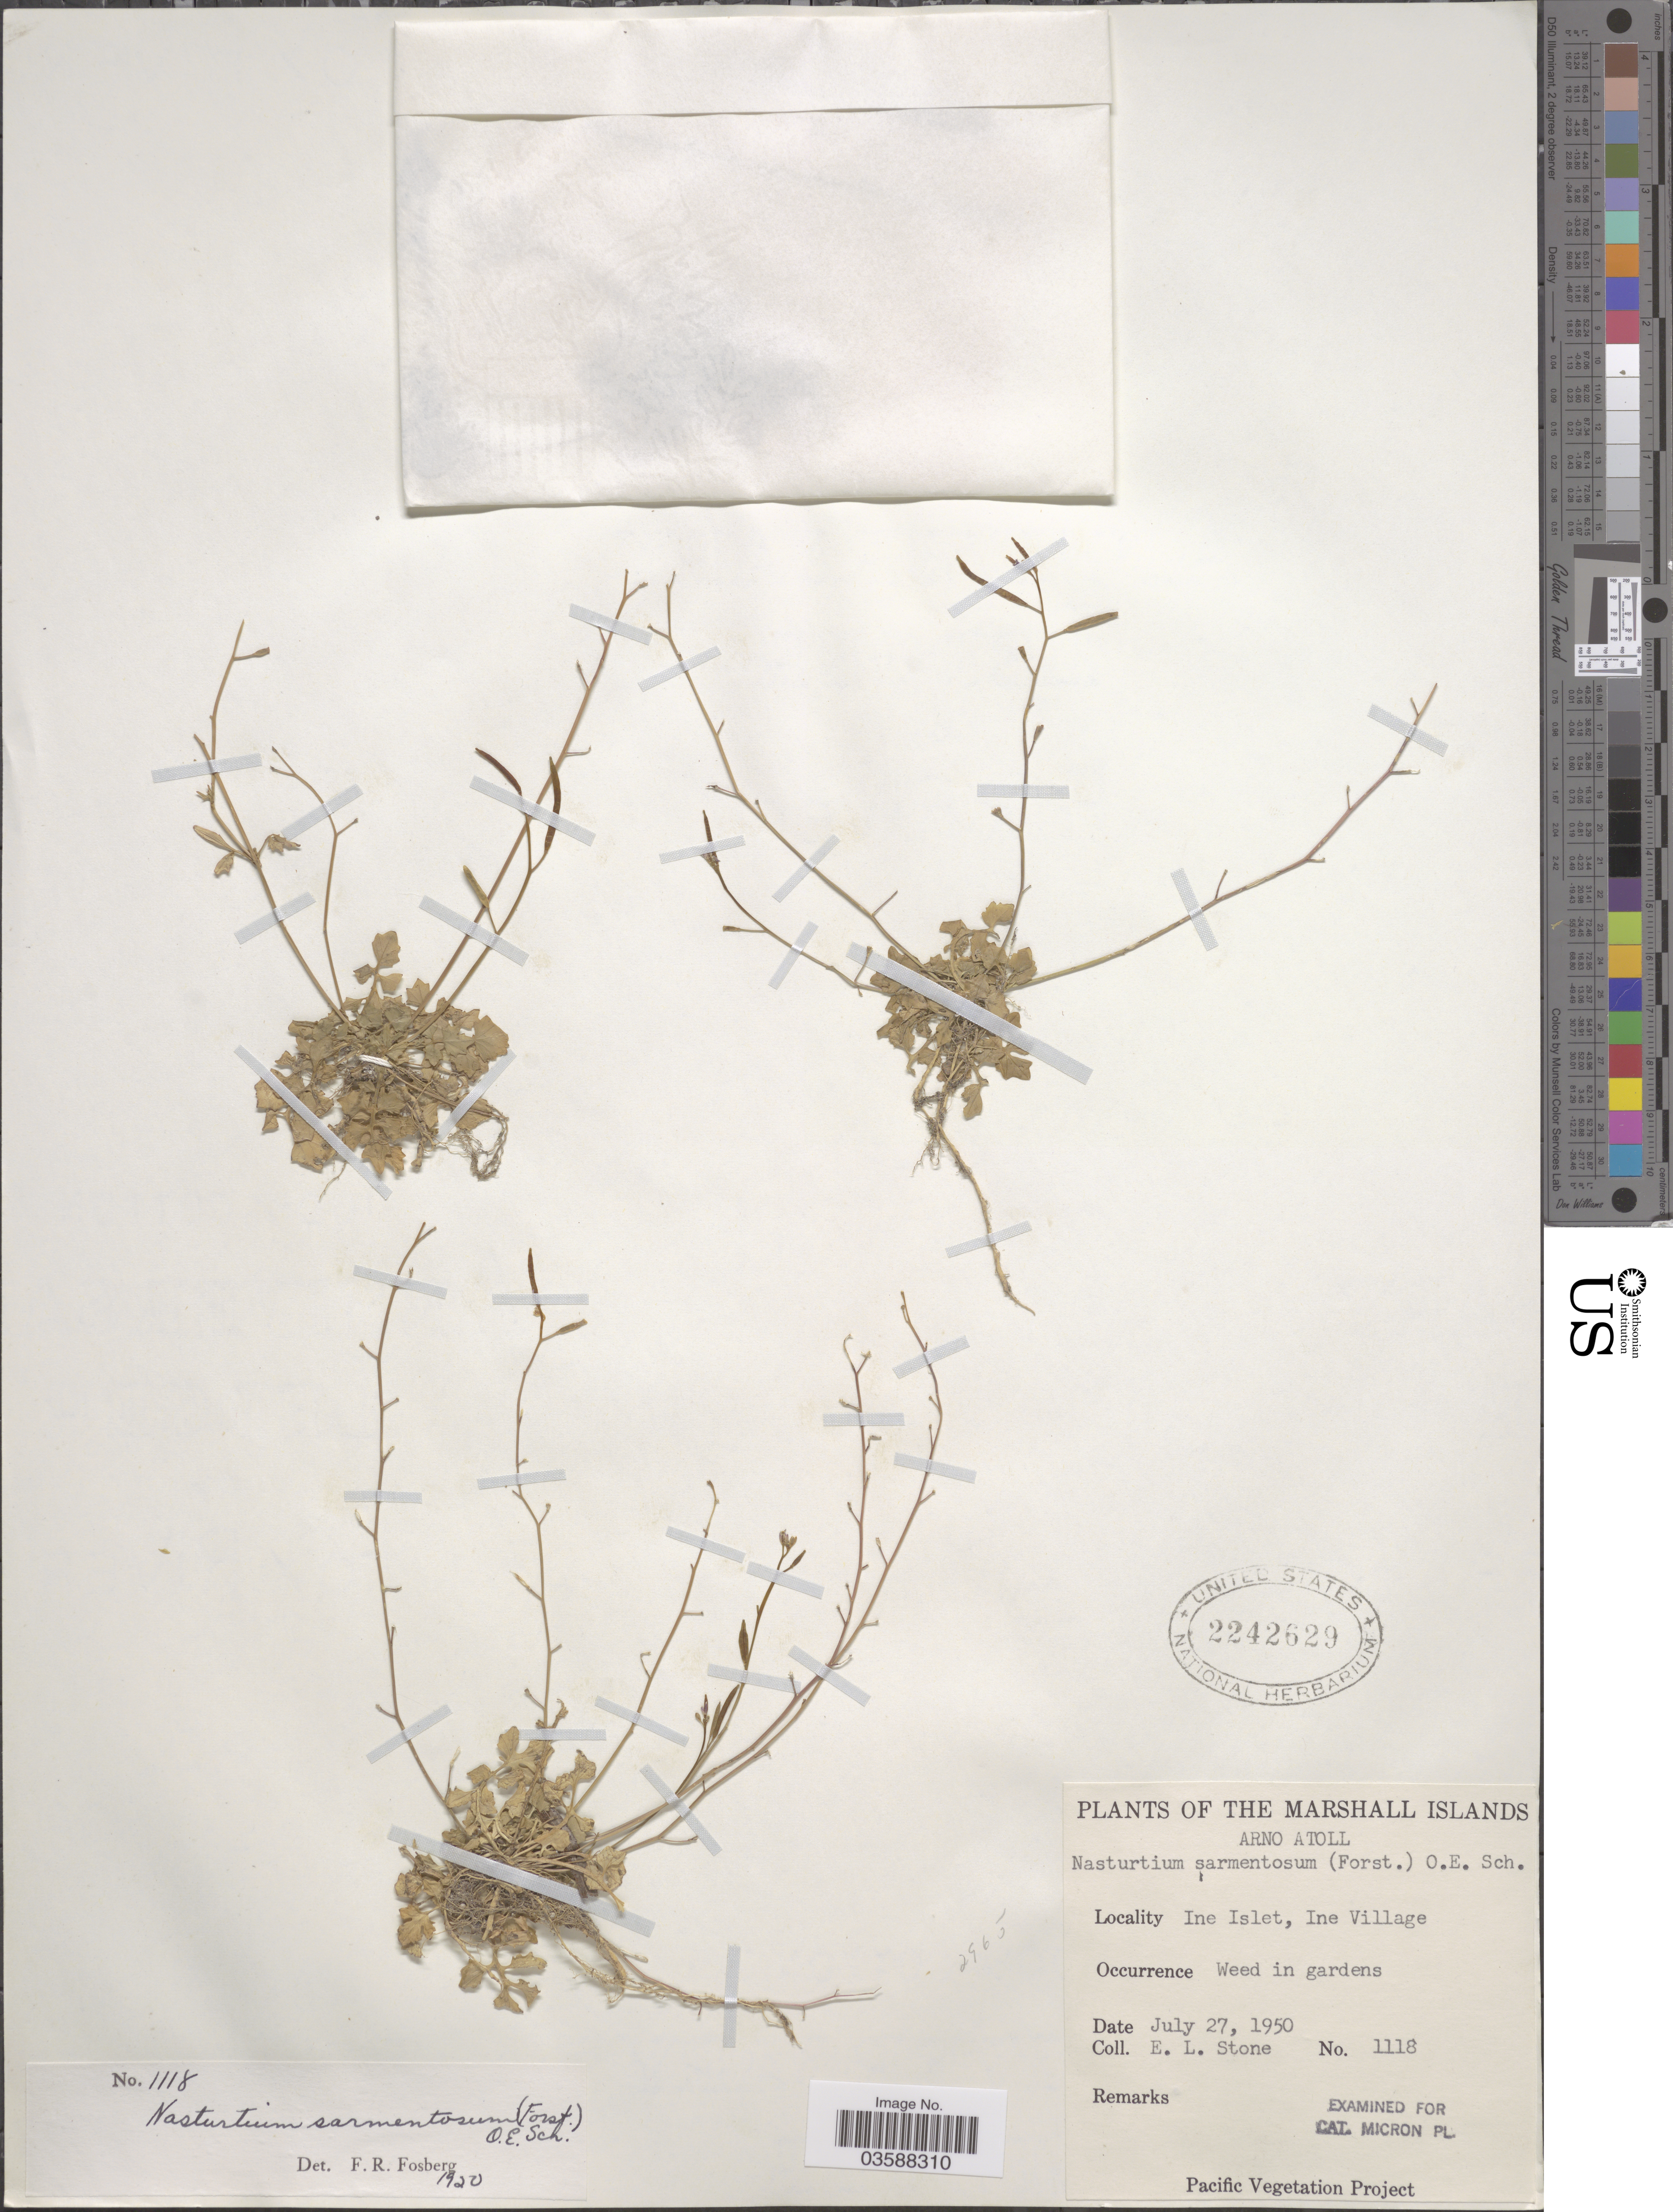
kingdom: Plantae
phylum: Tracheophyta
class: Magnoliopsida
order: Brassicales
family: Brassicaceae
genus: Rorippa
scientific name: Rorippa sarmentosa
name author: (Sol. ex G. Forst.) J.F. Macbr.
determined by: Strong, M. T., (US), Smithsonian Institution - National Museum of Natural History (UNITED STATES)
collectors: E. L. Stone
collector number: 1118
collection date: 1950-07-27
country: Marshall Islands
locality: Arno Atoll. Ine Islet, Ine Village.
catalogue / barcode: US 2242629